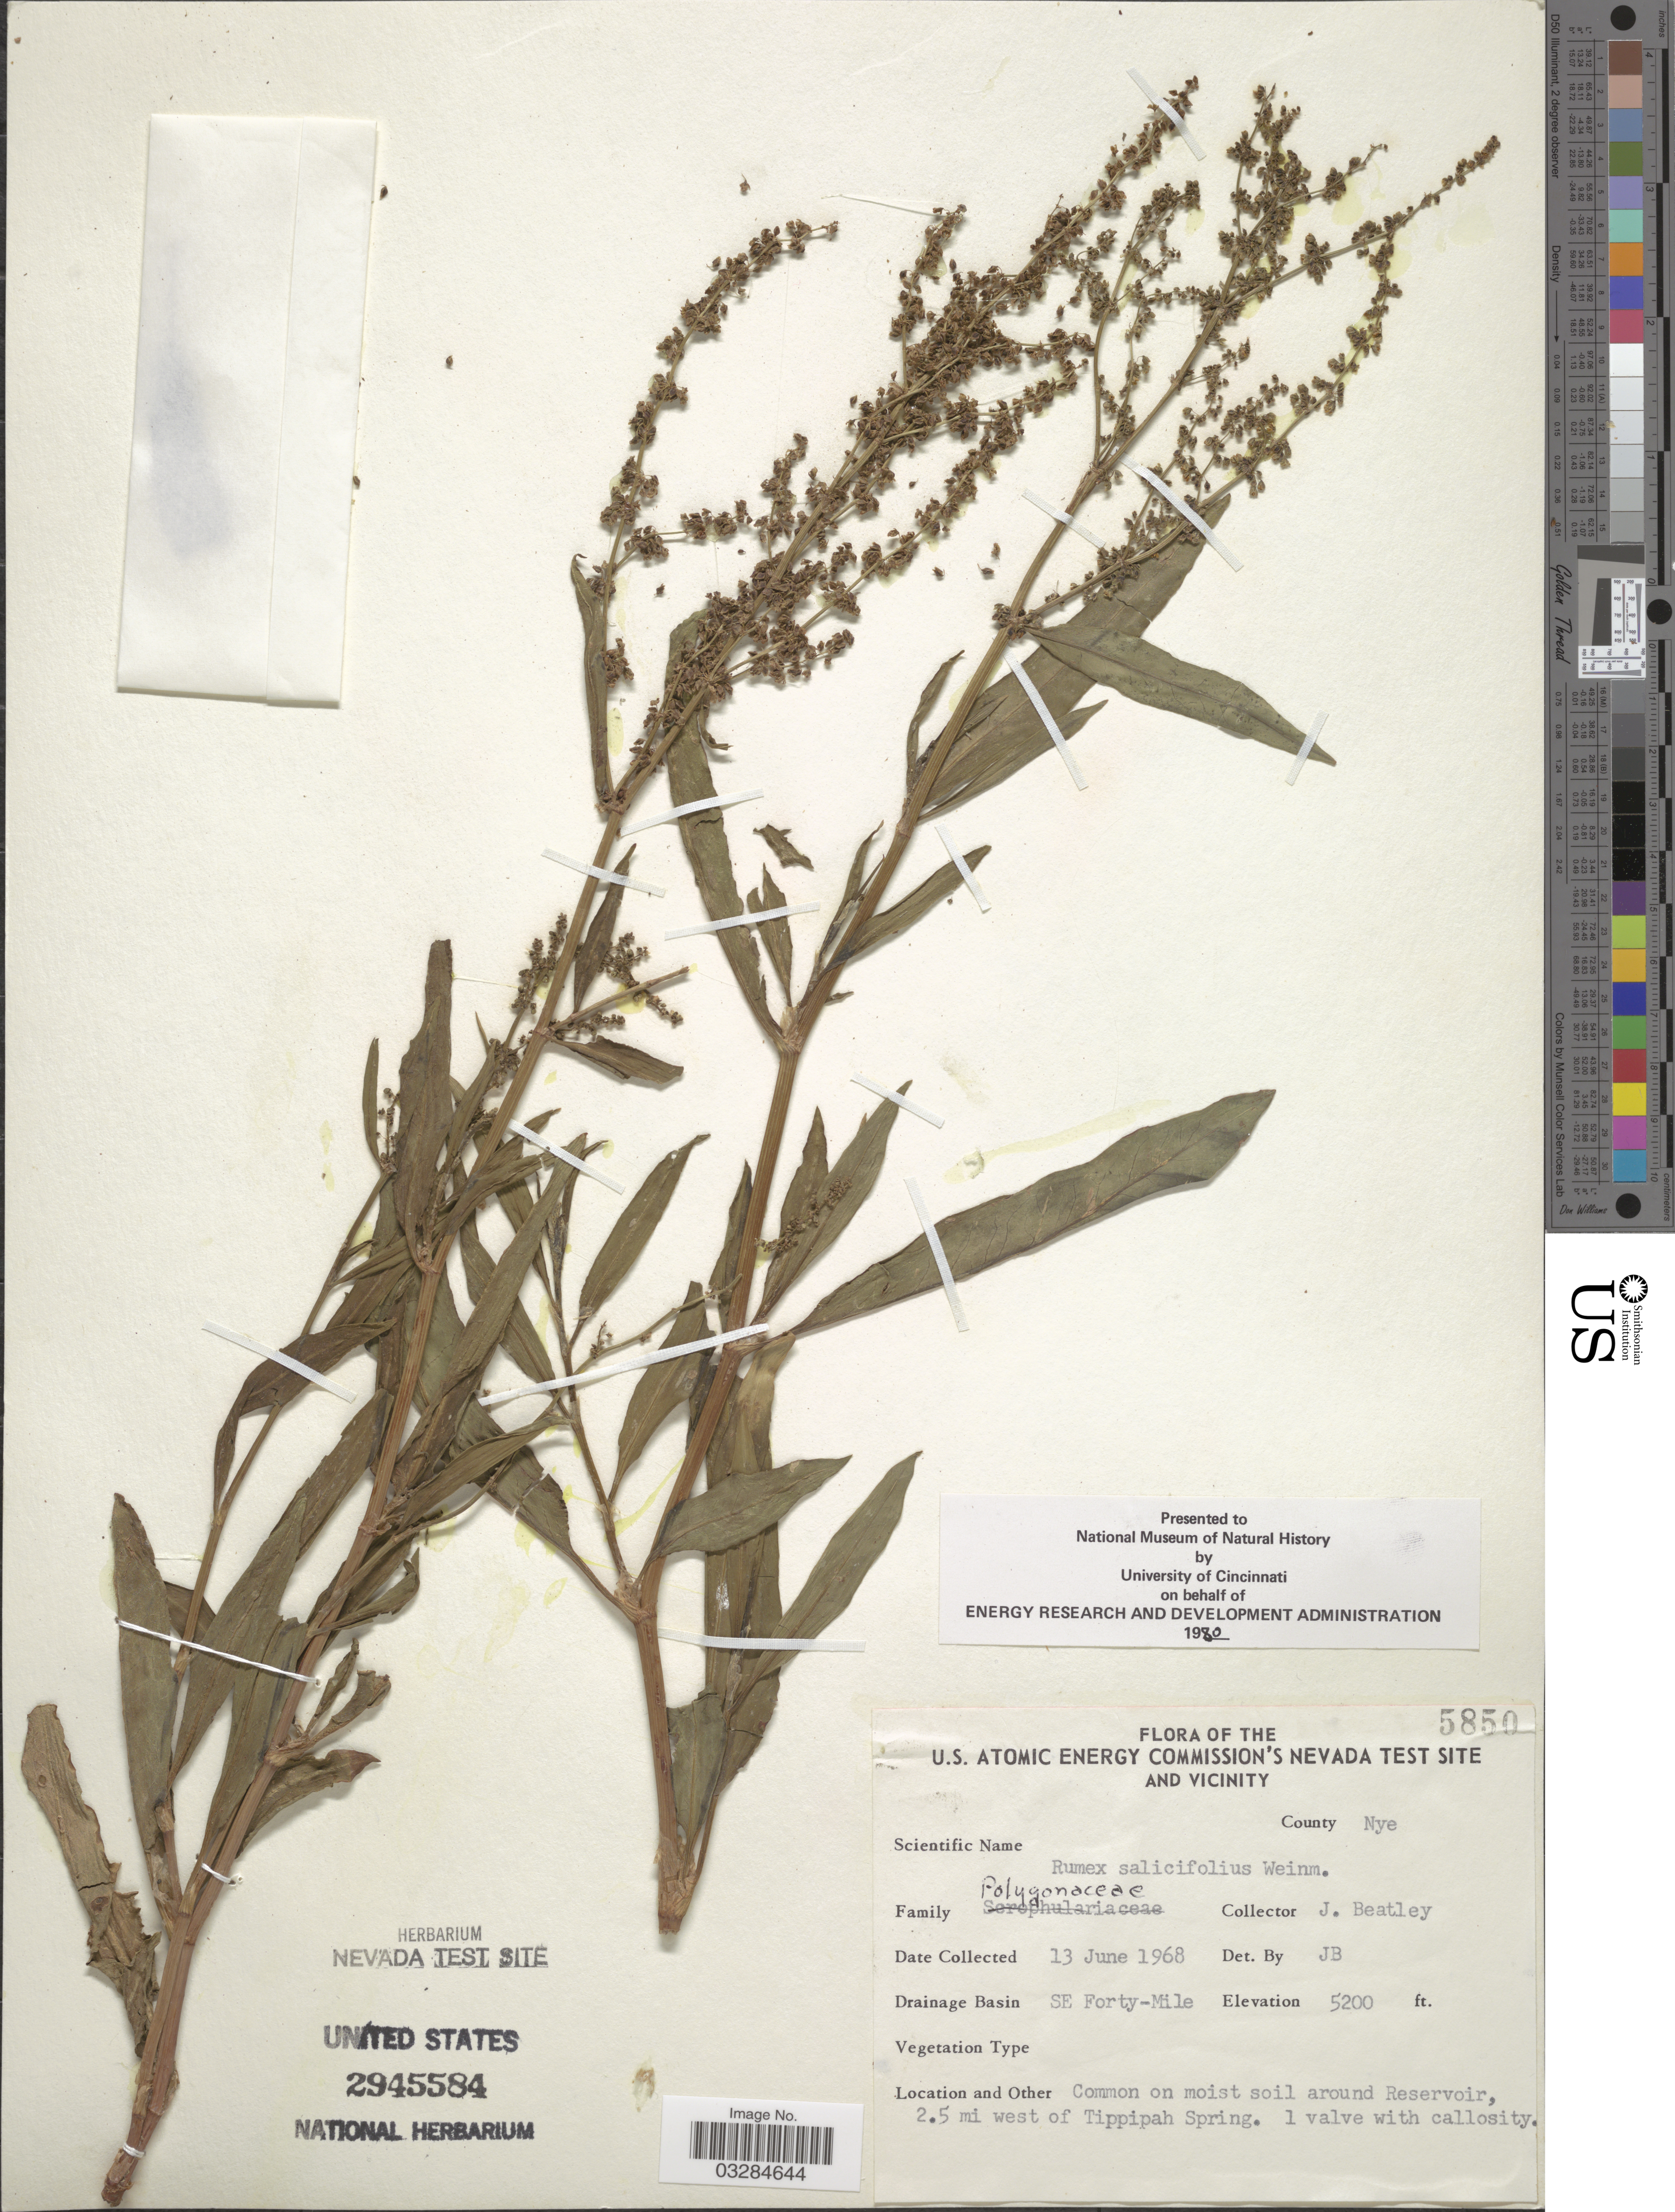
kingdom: Plantae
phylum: Tracheophyta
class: Magnoliopsida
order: Caryophyllales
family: Polygonaceae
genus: Rumex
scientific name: Rumex salicifolius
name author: Weinm.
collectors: J. C. Beatley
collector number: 5850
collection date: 1968-06-13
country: United States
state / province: Nevada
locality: U.S. Atomic Energy Commission's Nevada Test Site and Vicinity, County Nye, Drainage Basin SE Forty-Mile, Common on moist soil around Reservoir, 2.5 mi west of Tippipah Spring.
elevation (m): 1585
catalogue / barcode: US 2945584